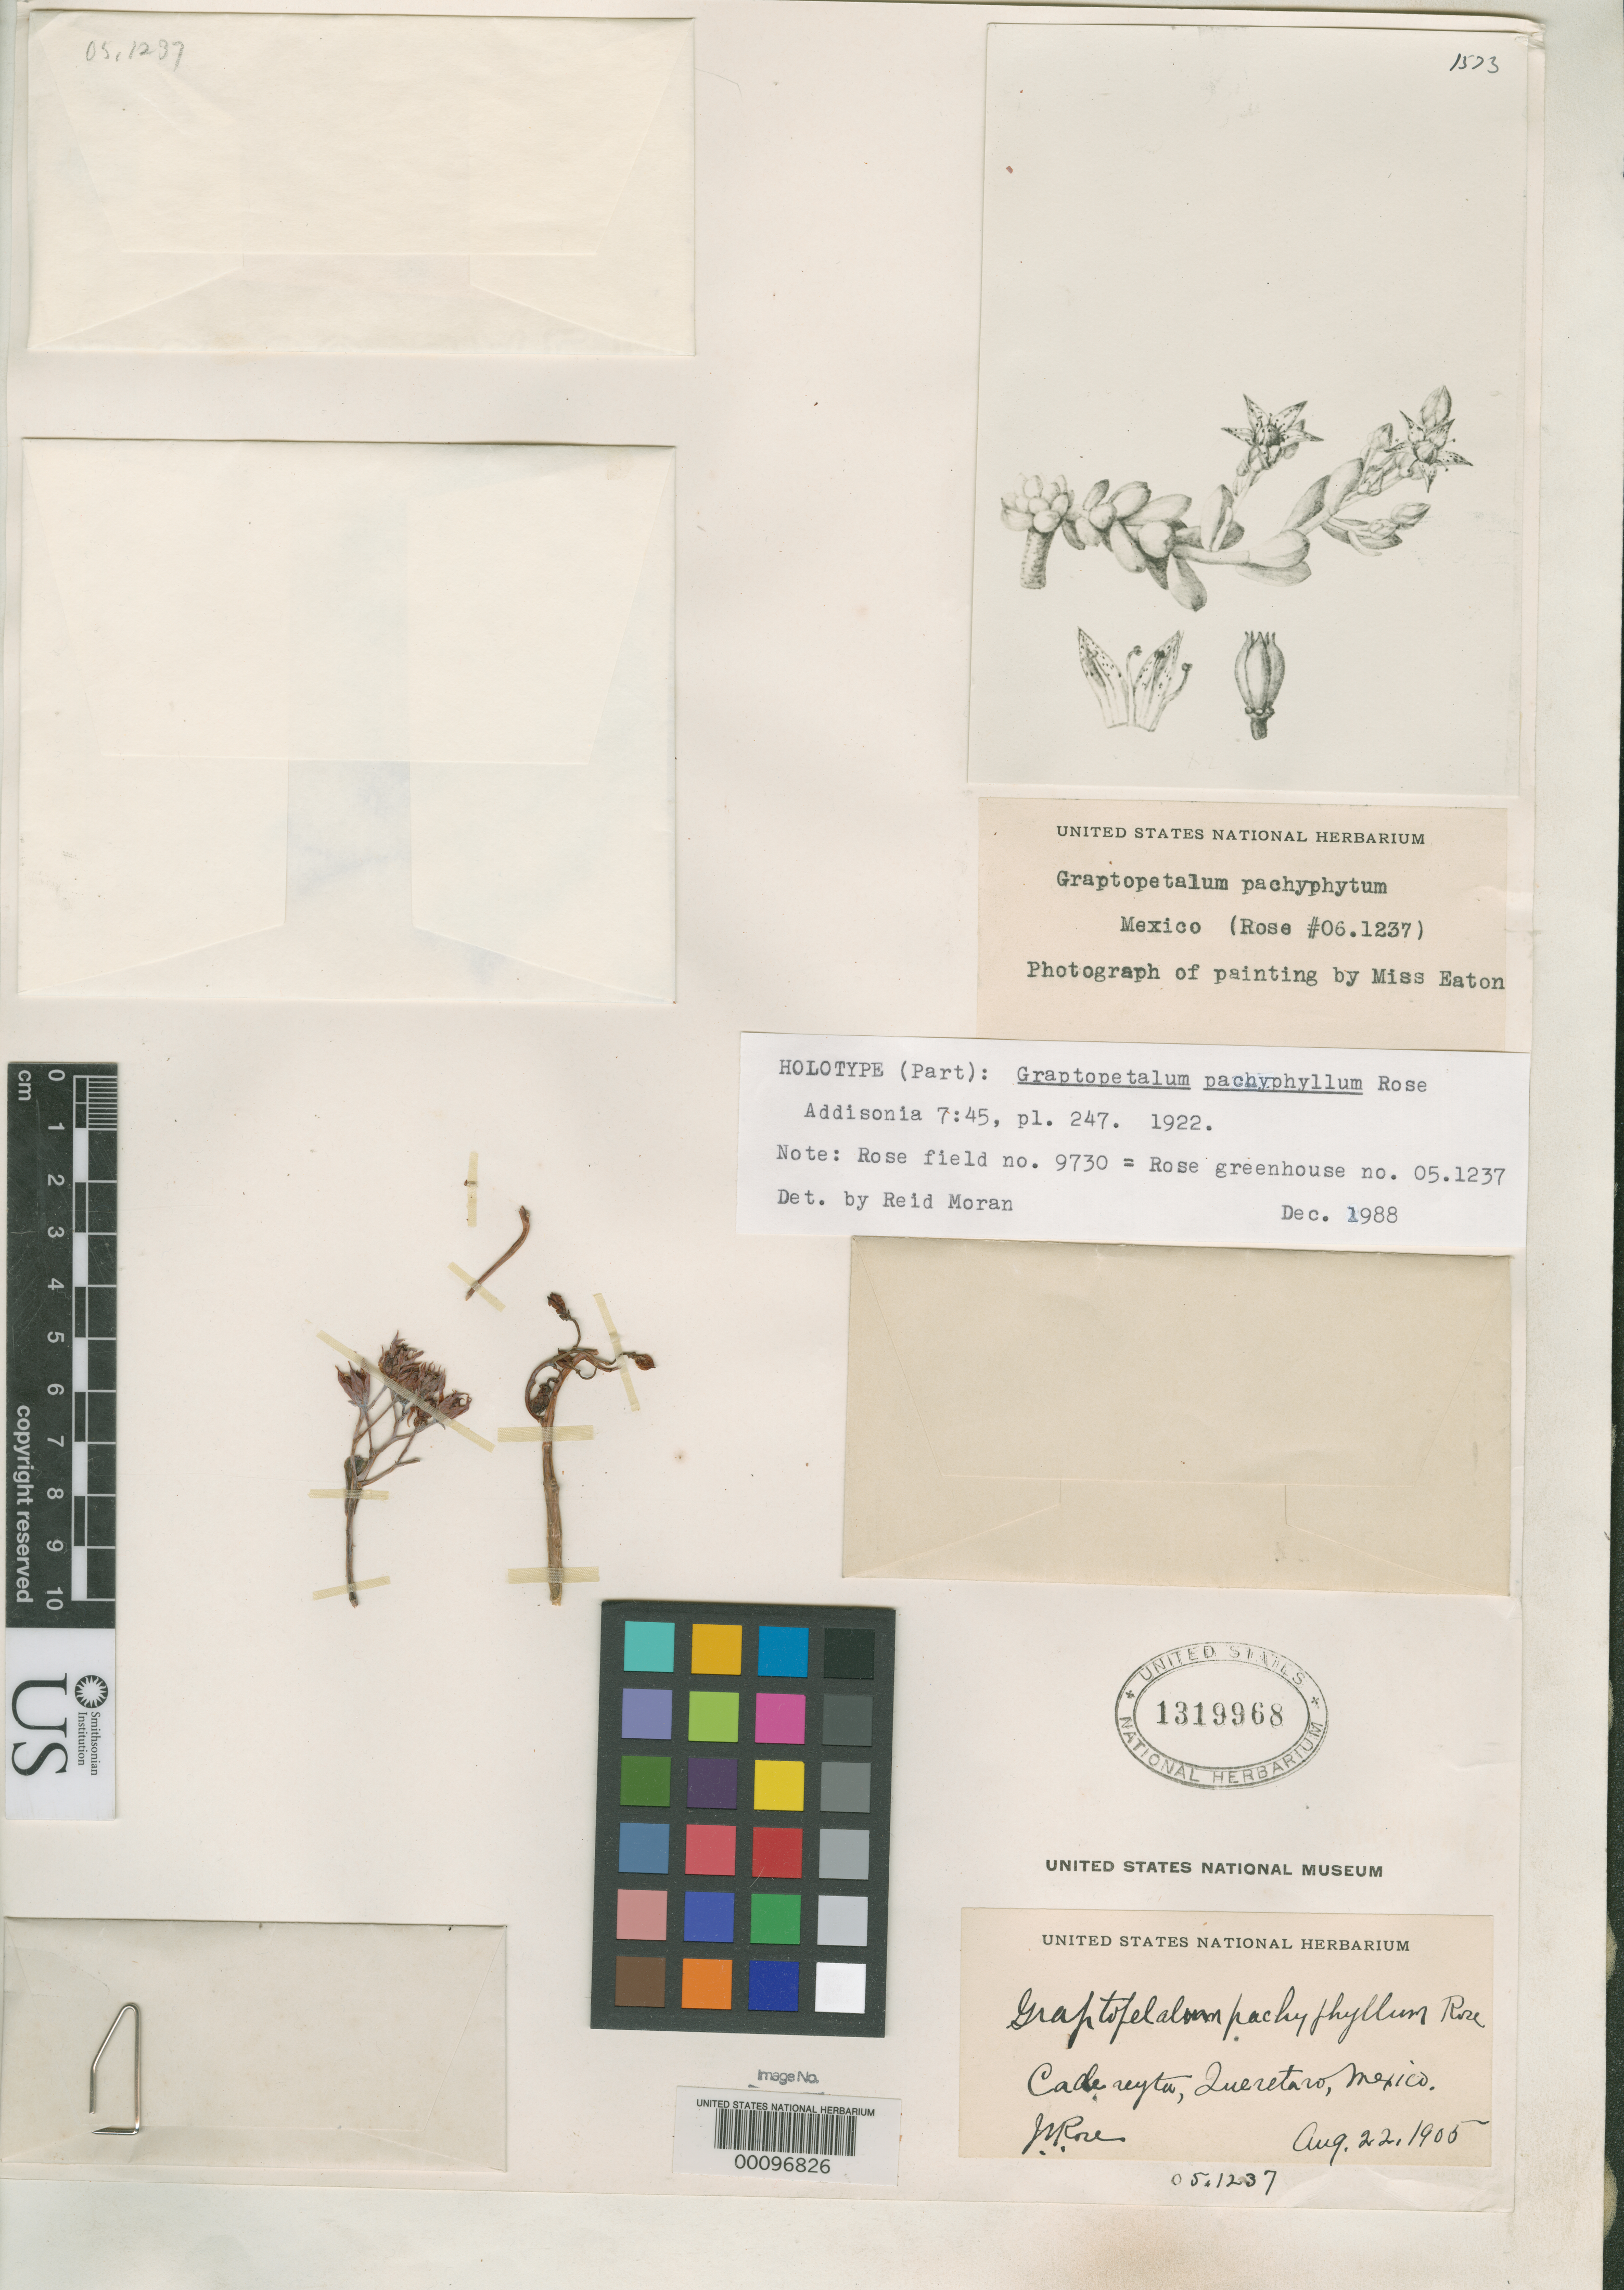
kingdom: Plantae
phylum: Tracheophyta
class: Magnoliopsida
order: Saxifragales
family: Crassulaceae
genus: Graptopetalum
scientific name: Graptopetalum pachyphyllum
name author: Rose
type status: Type Collection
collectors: J. N. Rose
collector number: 9730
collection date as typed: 22 Aug 1905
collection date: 1905-08-22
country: Mexico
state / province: Querétaro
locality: Near Cadereyta.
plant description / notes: No type designated and protologue indicates illustration and description, in part, were made from cultivated material. This sheet (USNH 1319968) annotated by R. Moran (1988) as "HOLOTYPE (Part)" but probably a syntype.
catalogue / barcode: US 1319968